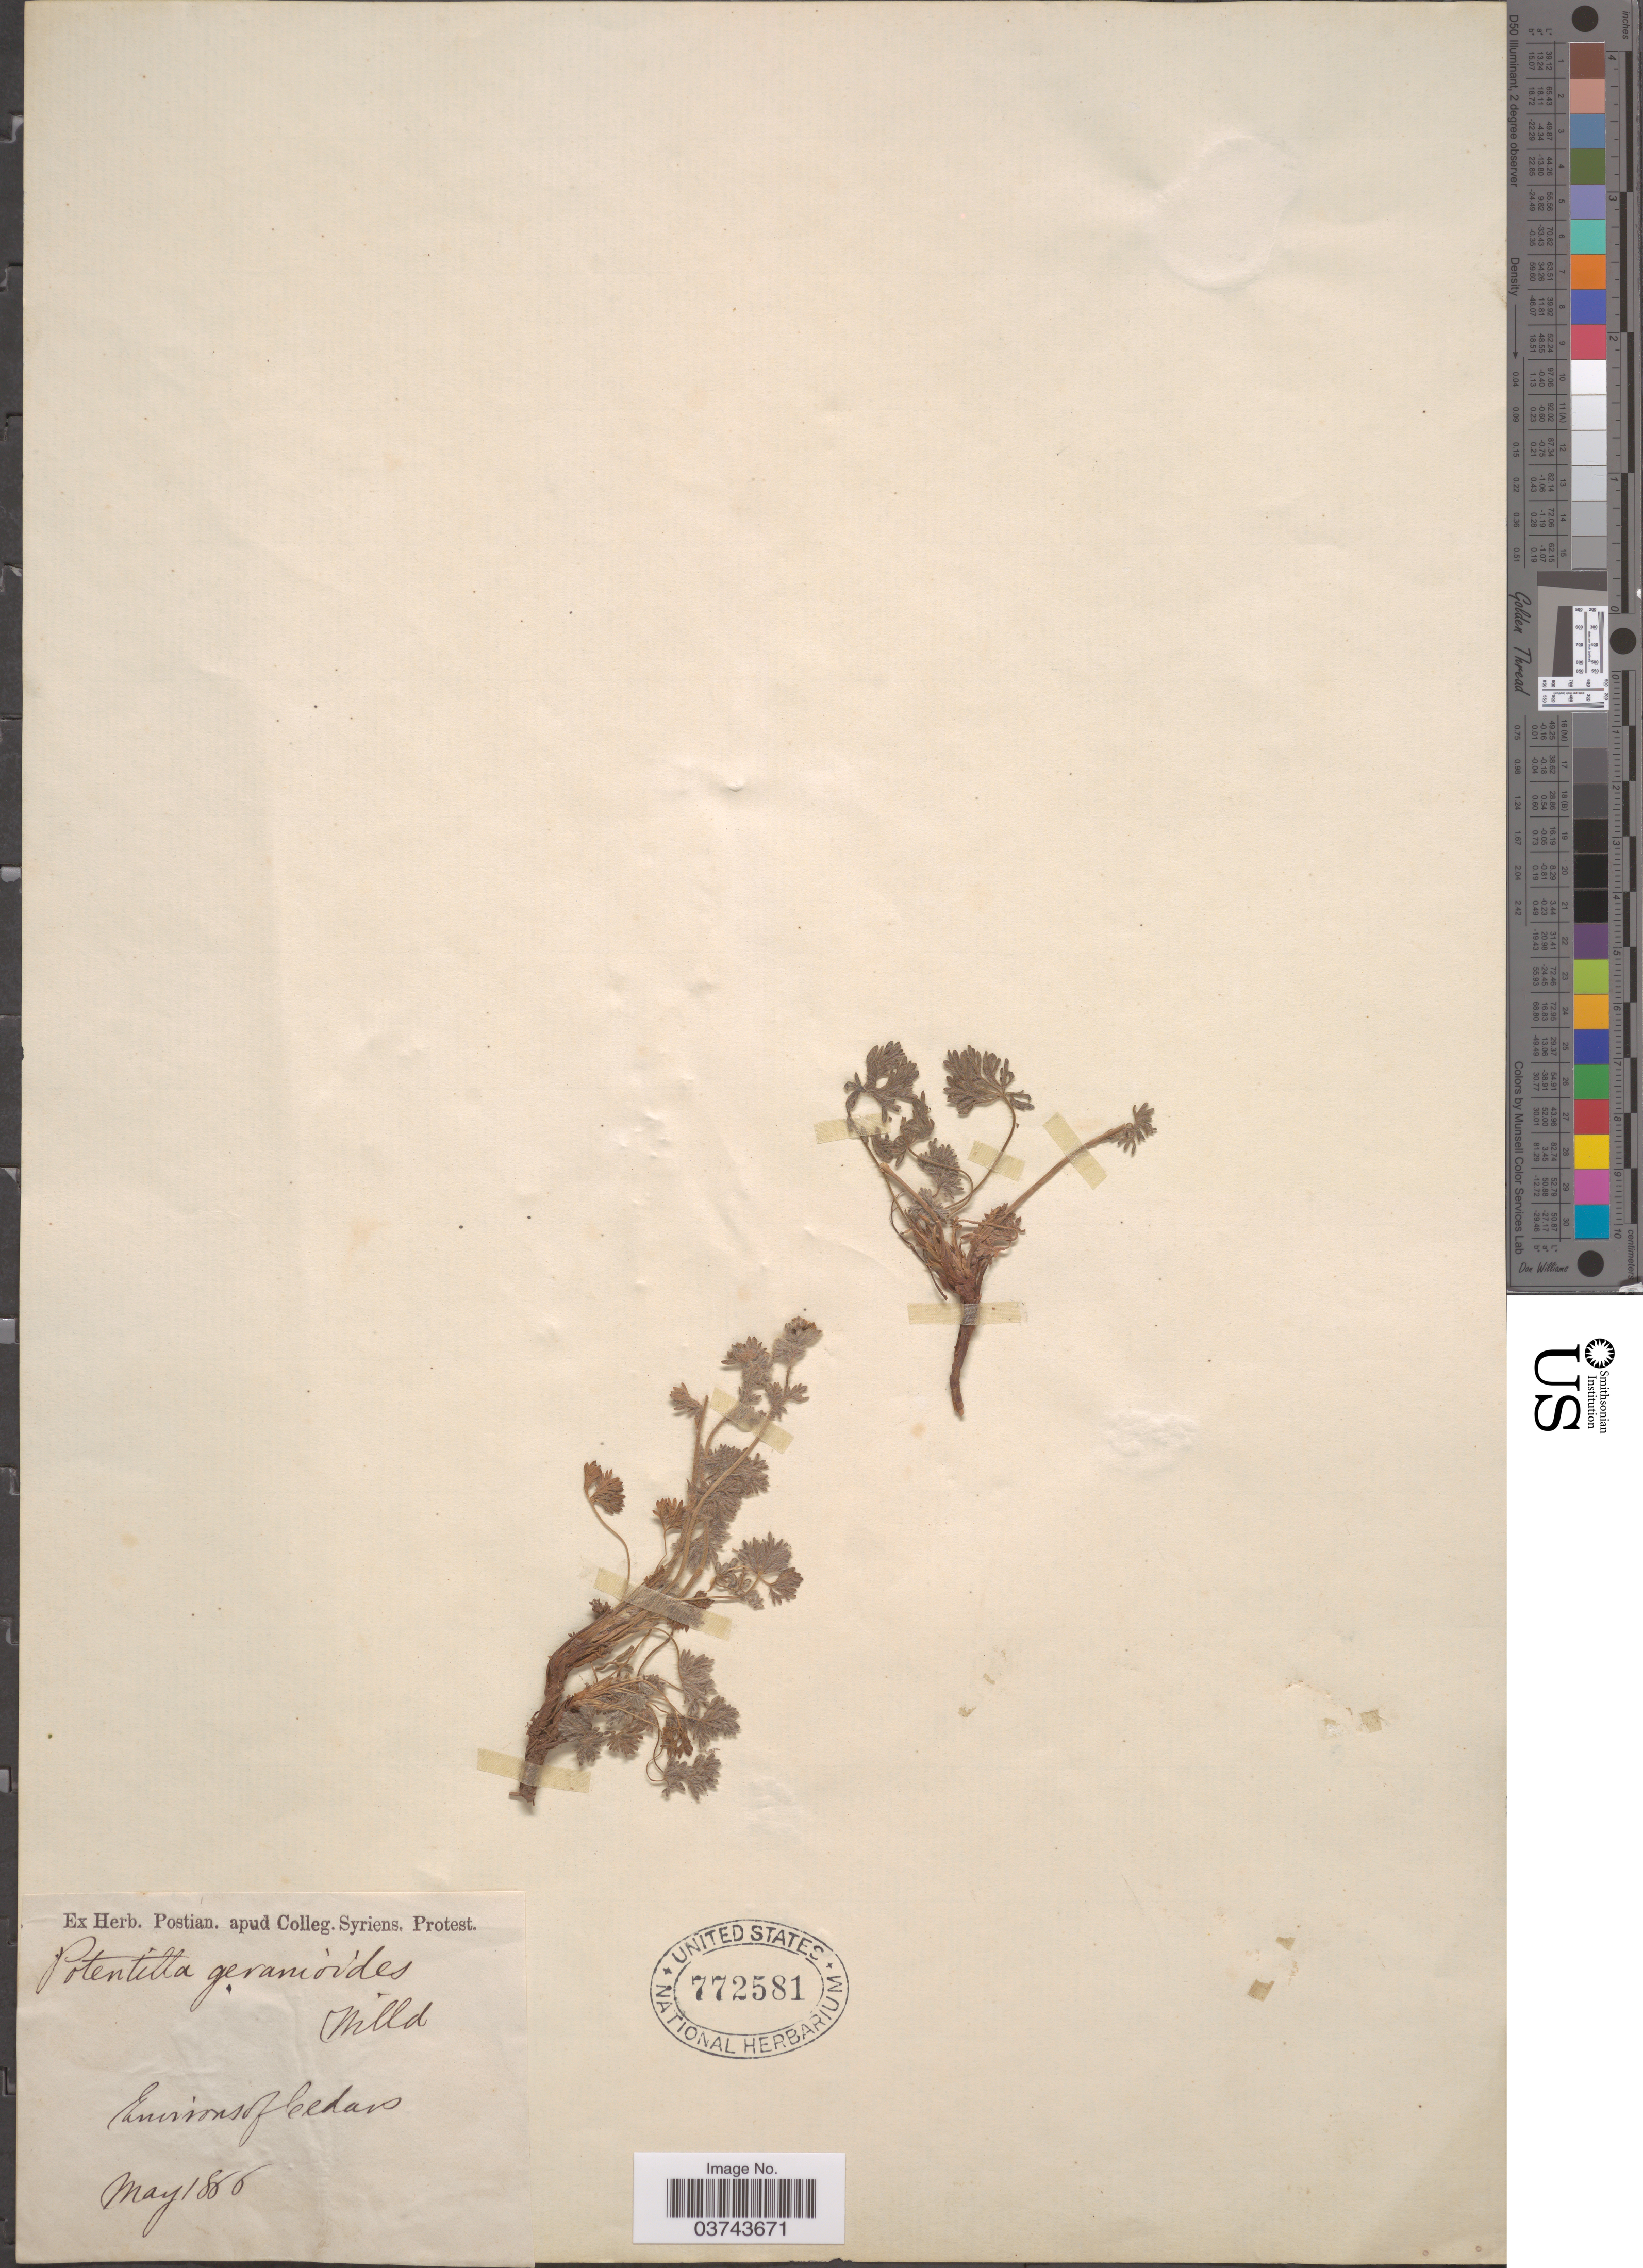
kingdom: Plantae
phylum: Tracheophyta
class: Magnoliopsida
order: Rosales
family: Rosaceae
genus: Potentilla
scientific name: Potentilla geranioides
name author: Willd.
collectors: ex herb. Postian. apud Colleg. Syriens. Protest. USE "Fannie P. A. Shepard" (10308853) AS PRIMARY COLLECTOR INSTEAD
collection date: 1866-05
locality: Environs of Cedars. [interpreted]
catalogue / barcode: US 772581